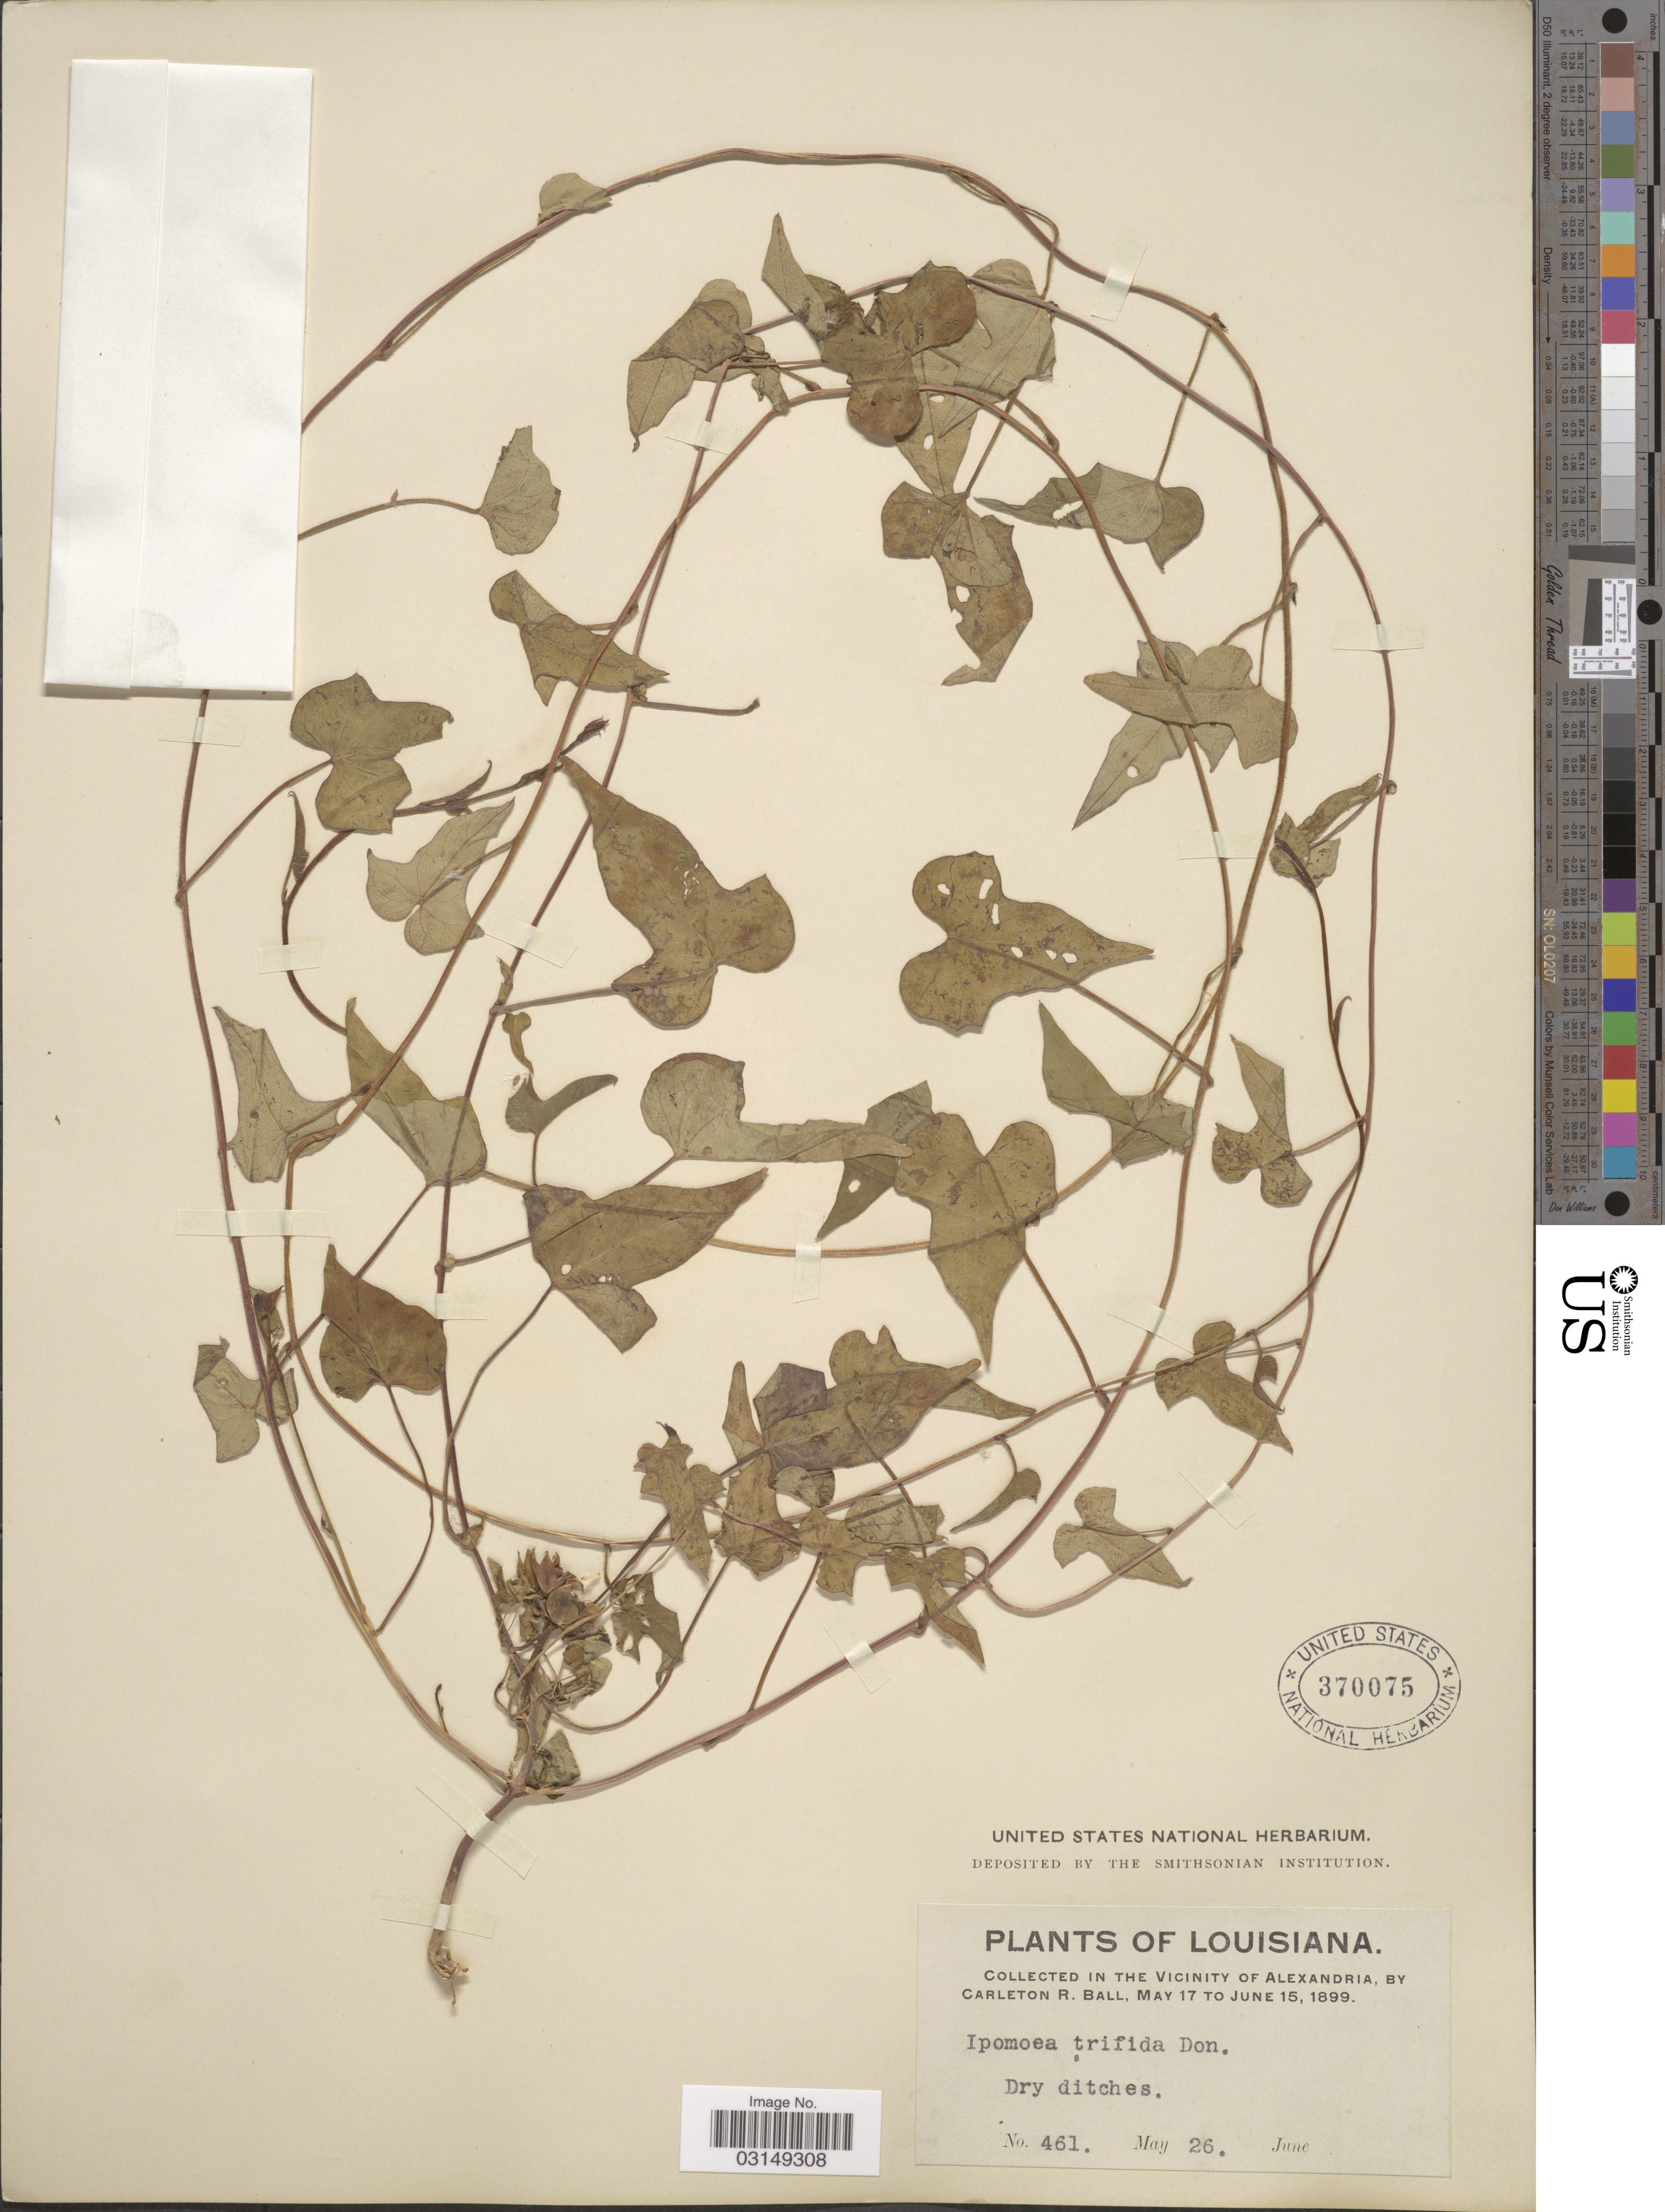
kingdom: Plantae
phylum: Tracheophyta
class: Magnoliopsida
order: Solanales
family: Convolvulaceae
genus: Ipomoea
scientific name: Ipomoea trichocarpa var. trichocarpa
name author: Elliott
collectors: C. R. Ball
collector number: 461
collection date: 1899-05-26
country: United States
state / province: Louisiana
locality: In the Vicinity of Alexandria.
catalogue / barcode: US 370075